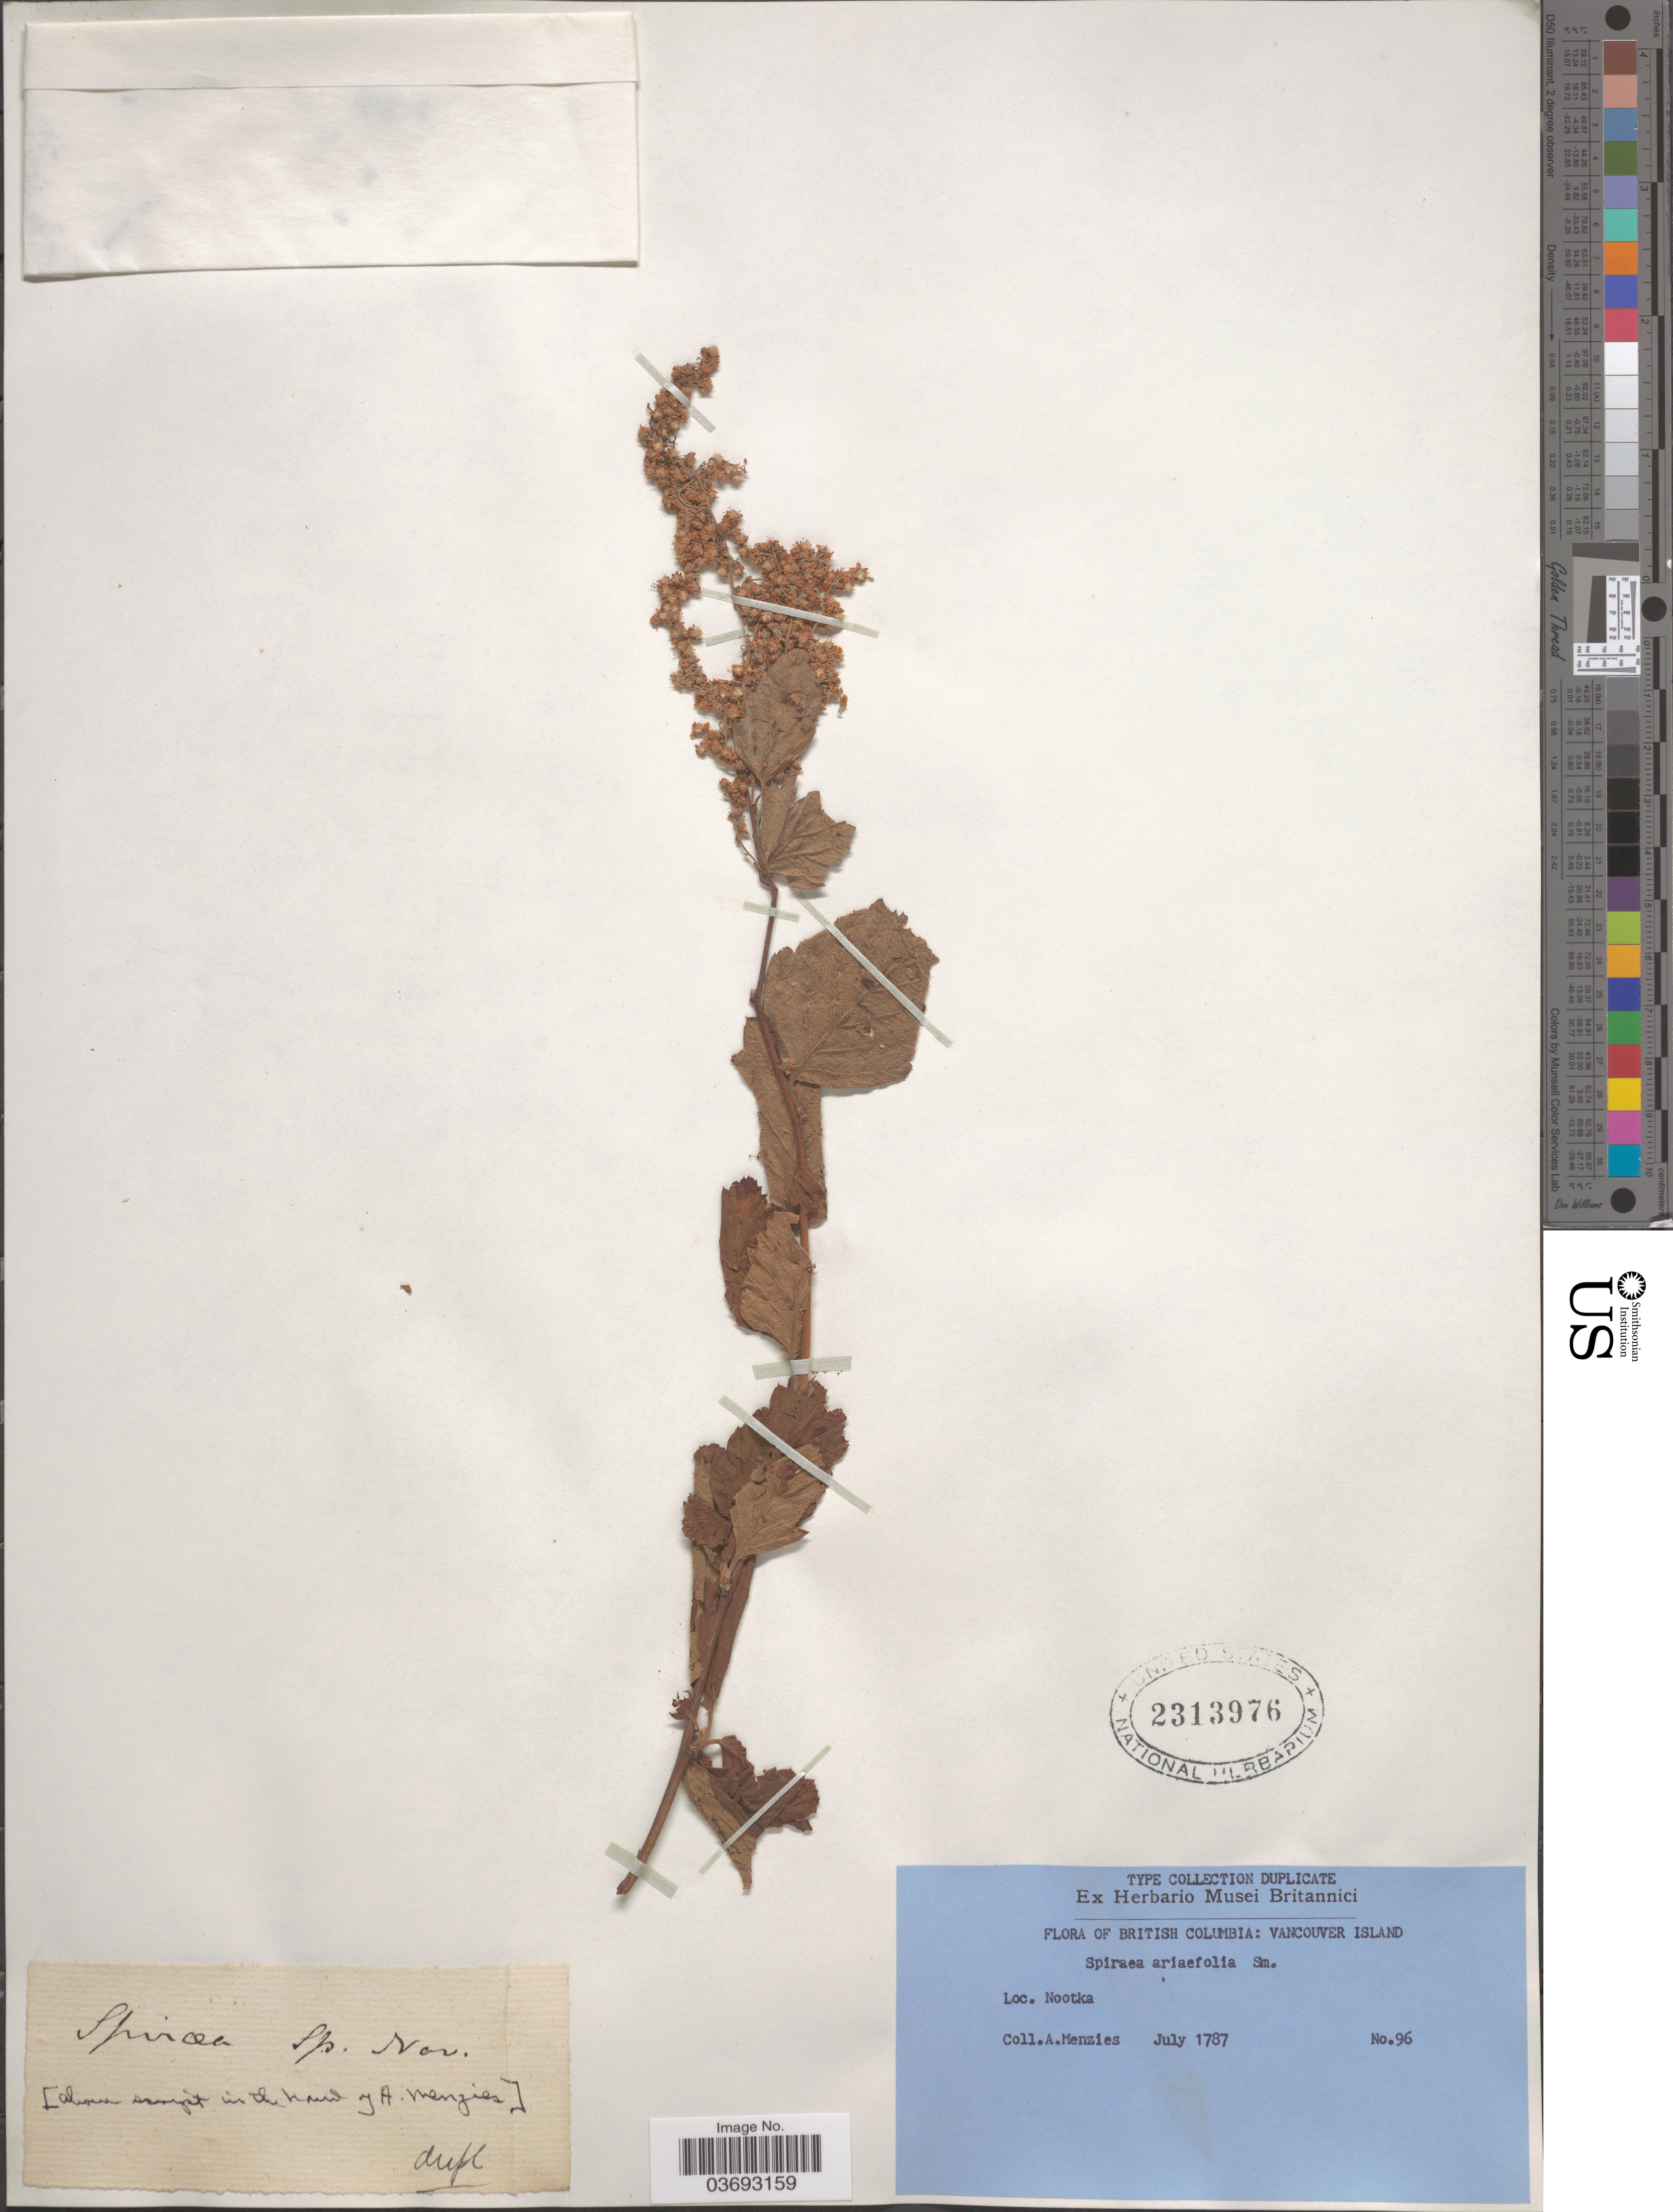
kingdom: Plantae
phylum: Tracheophyta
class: Magnoliopsida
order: Rosales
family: Rosaceae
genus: Spiraea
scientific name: Spiraea sp.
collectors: A. Menzies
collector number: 96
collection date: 1787-07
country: Canada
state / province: British Columbia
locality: Vancouver Island. Nootka.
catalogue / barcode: US 2313976